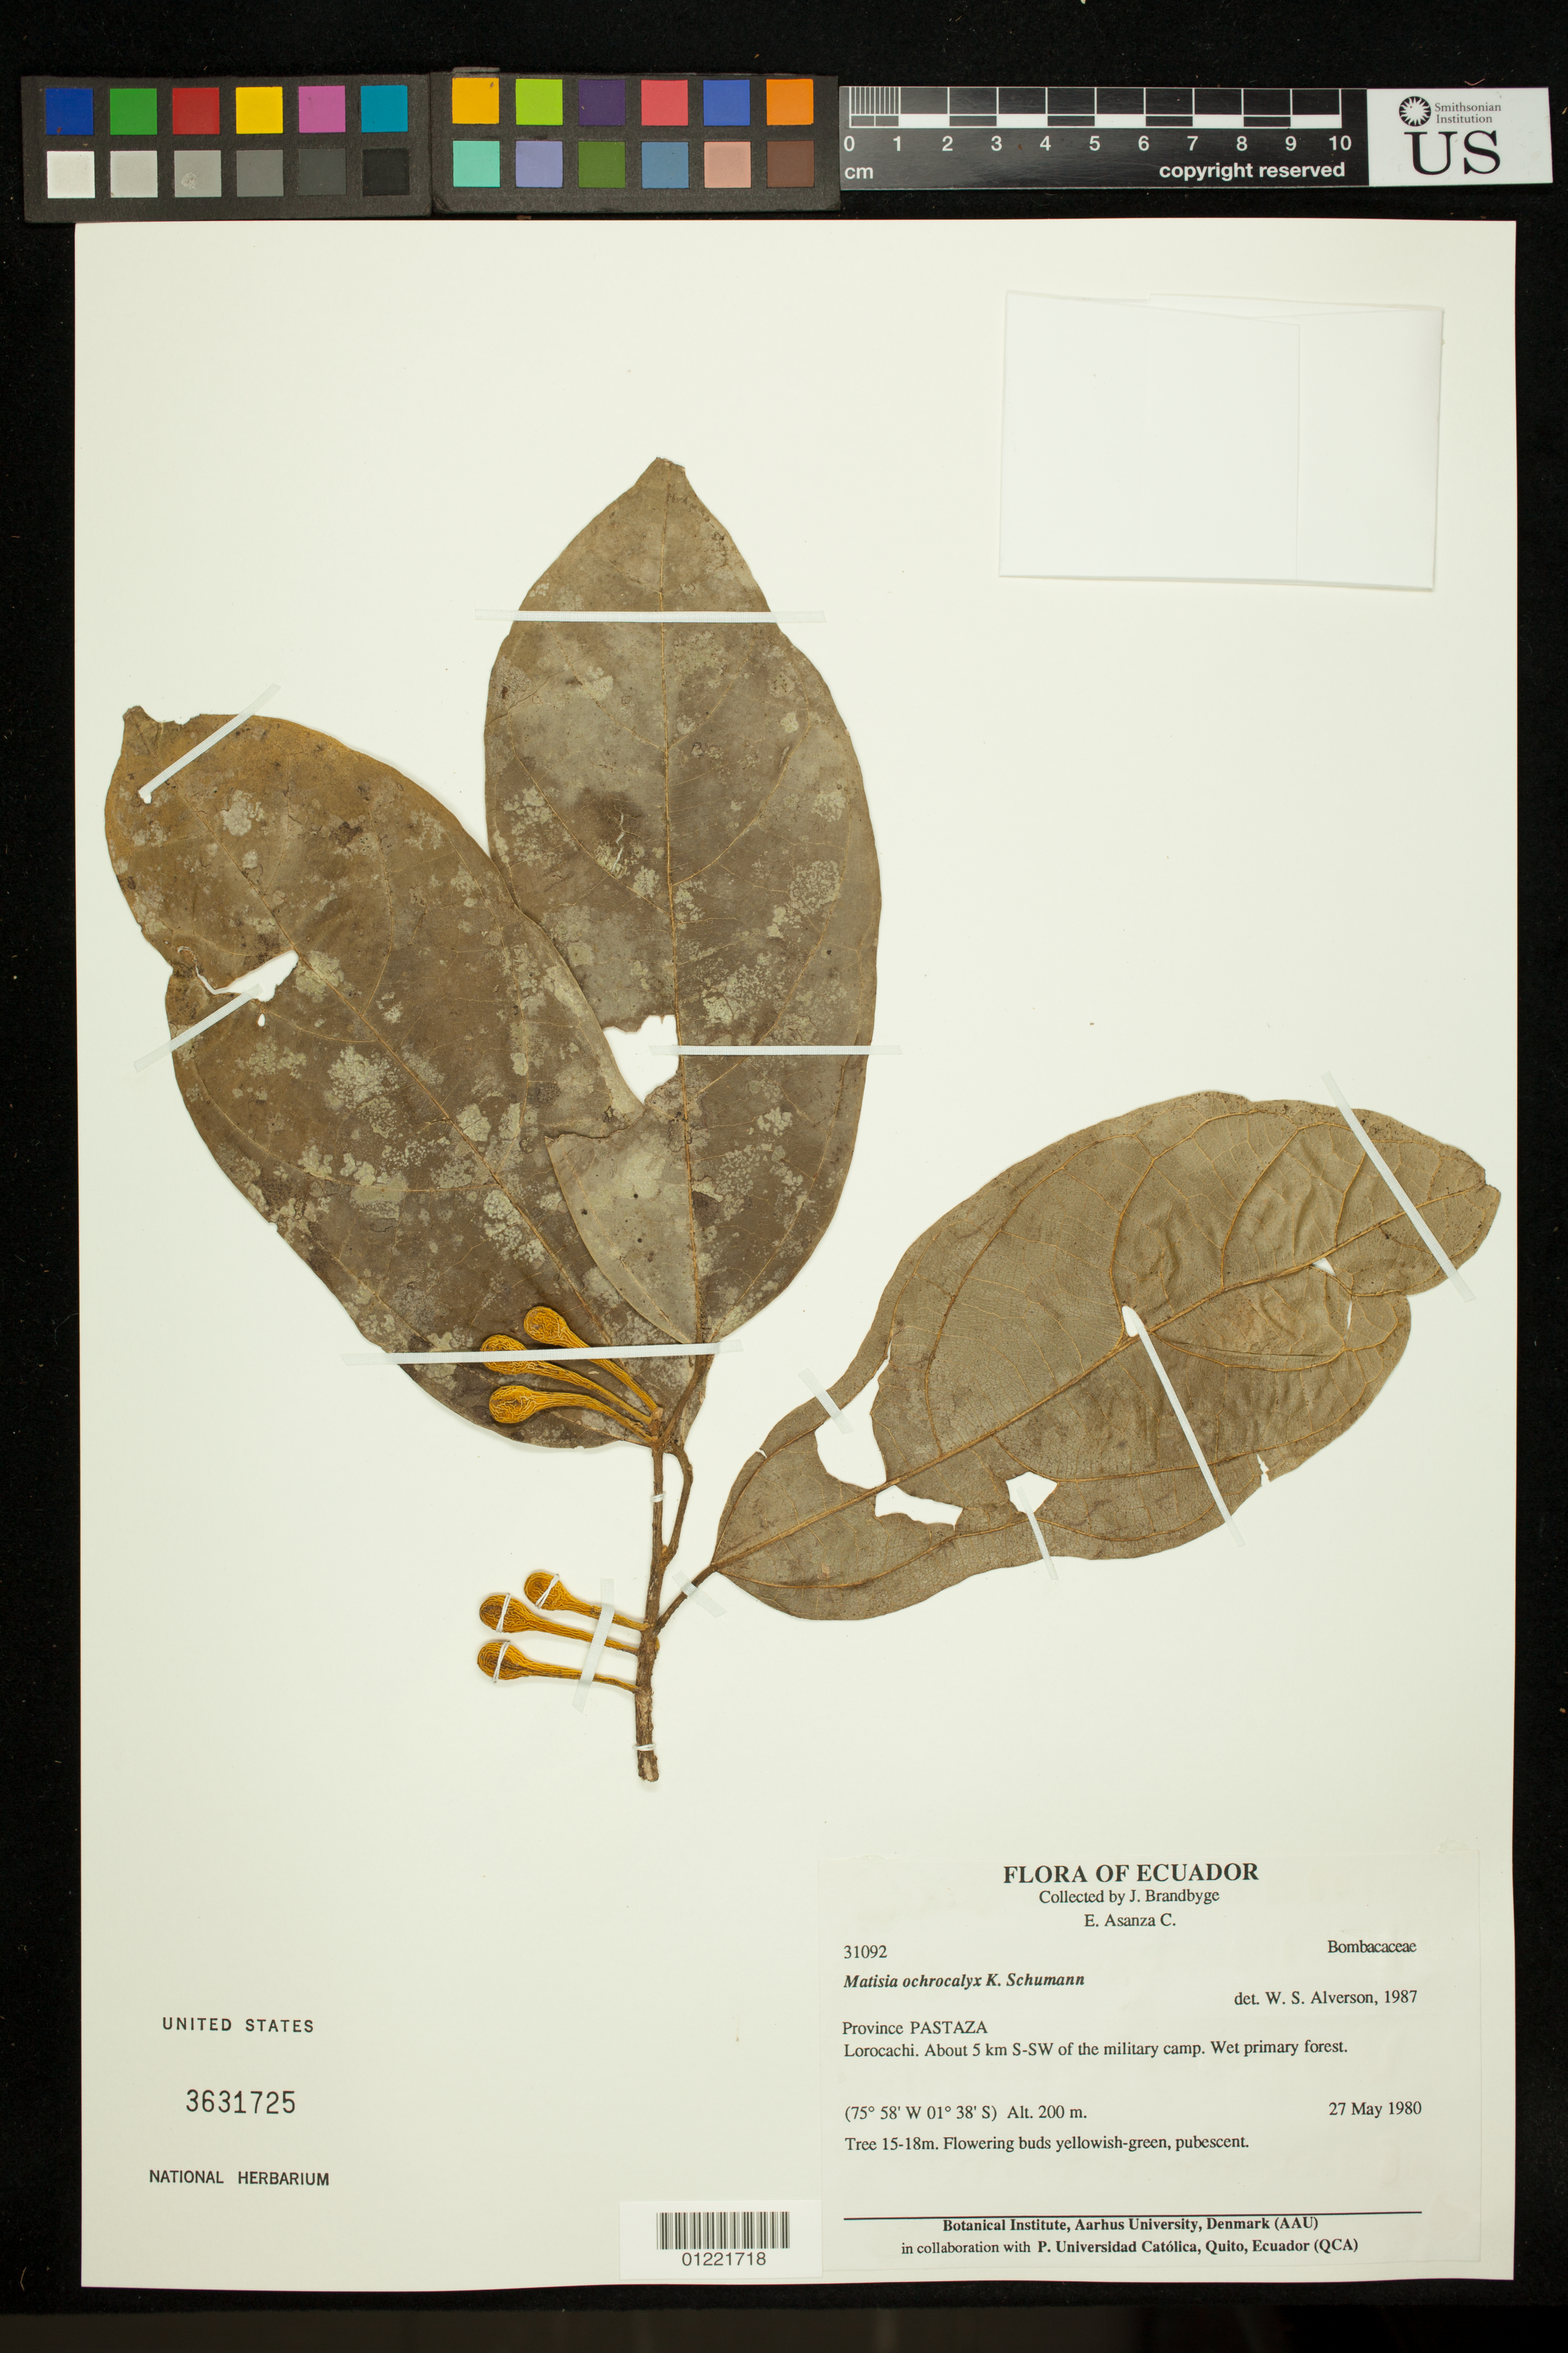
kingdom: Plantae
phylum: Tracheophyta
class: Magnoliopsida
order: Malvales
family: Malvaceae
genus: Matisia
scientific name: Matisia ochrocalyx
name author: K. Schum.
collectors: J. Brandbyge & E. Asanza C.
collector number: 31092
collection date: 1980-05-27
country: Ecuador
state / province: Pastaza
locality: Pastaza. Lorocachi, about 5 km S-SW of the military camp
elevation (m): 200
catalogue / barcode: US 3631725